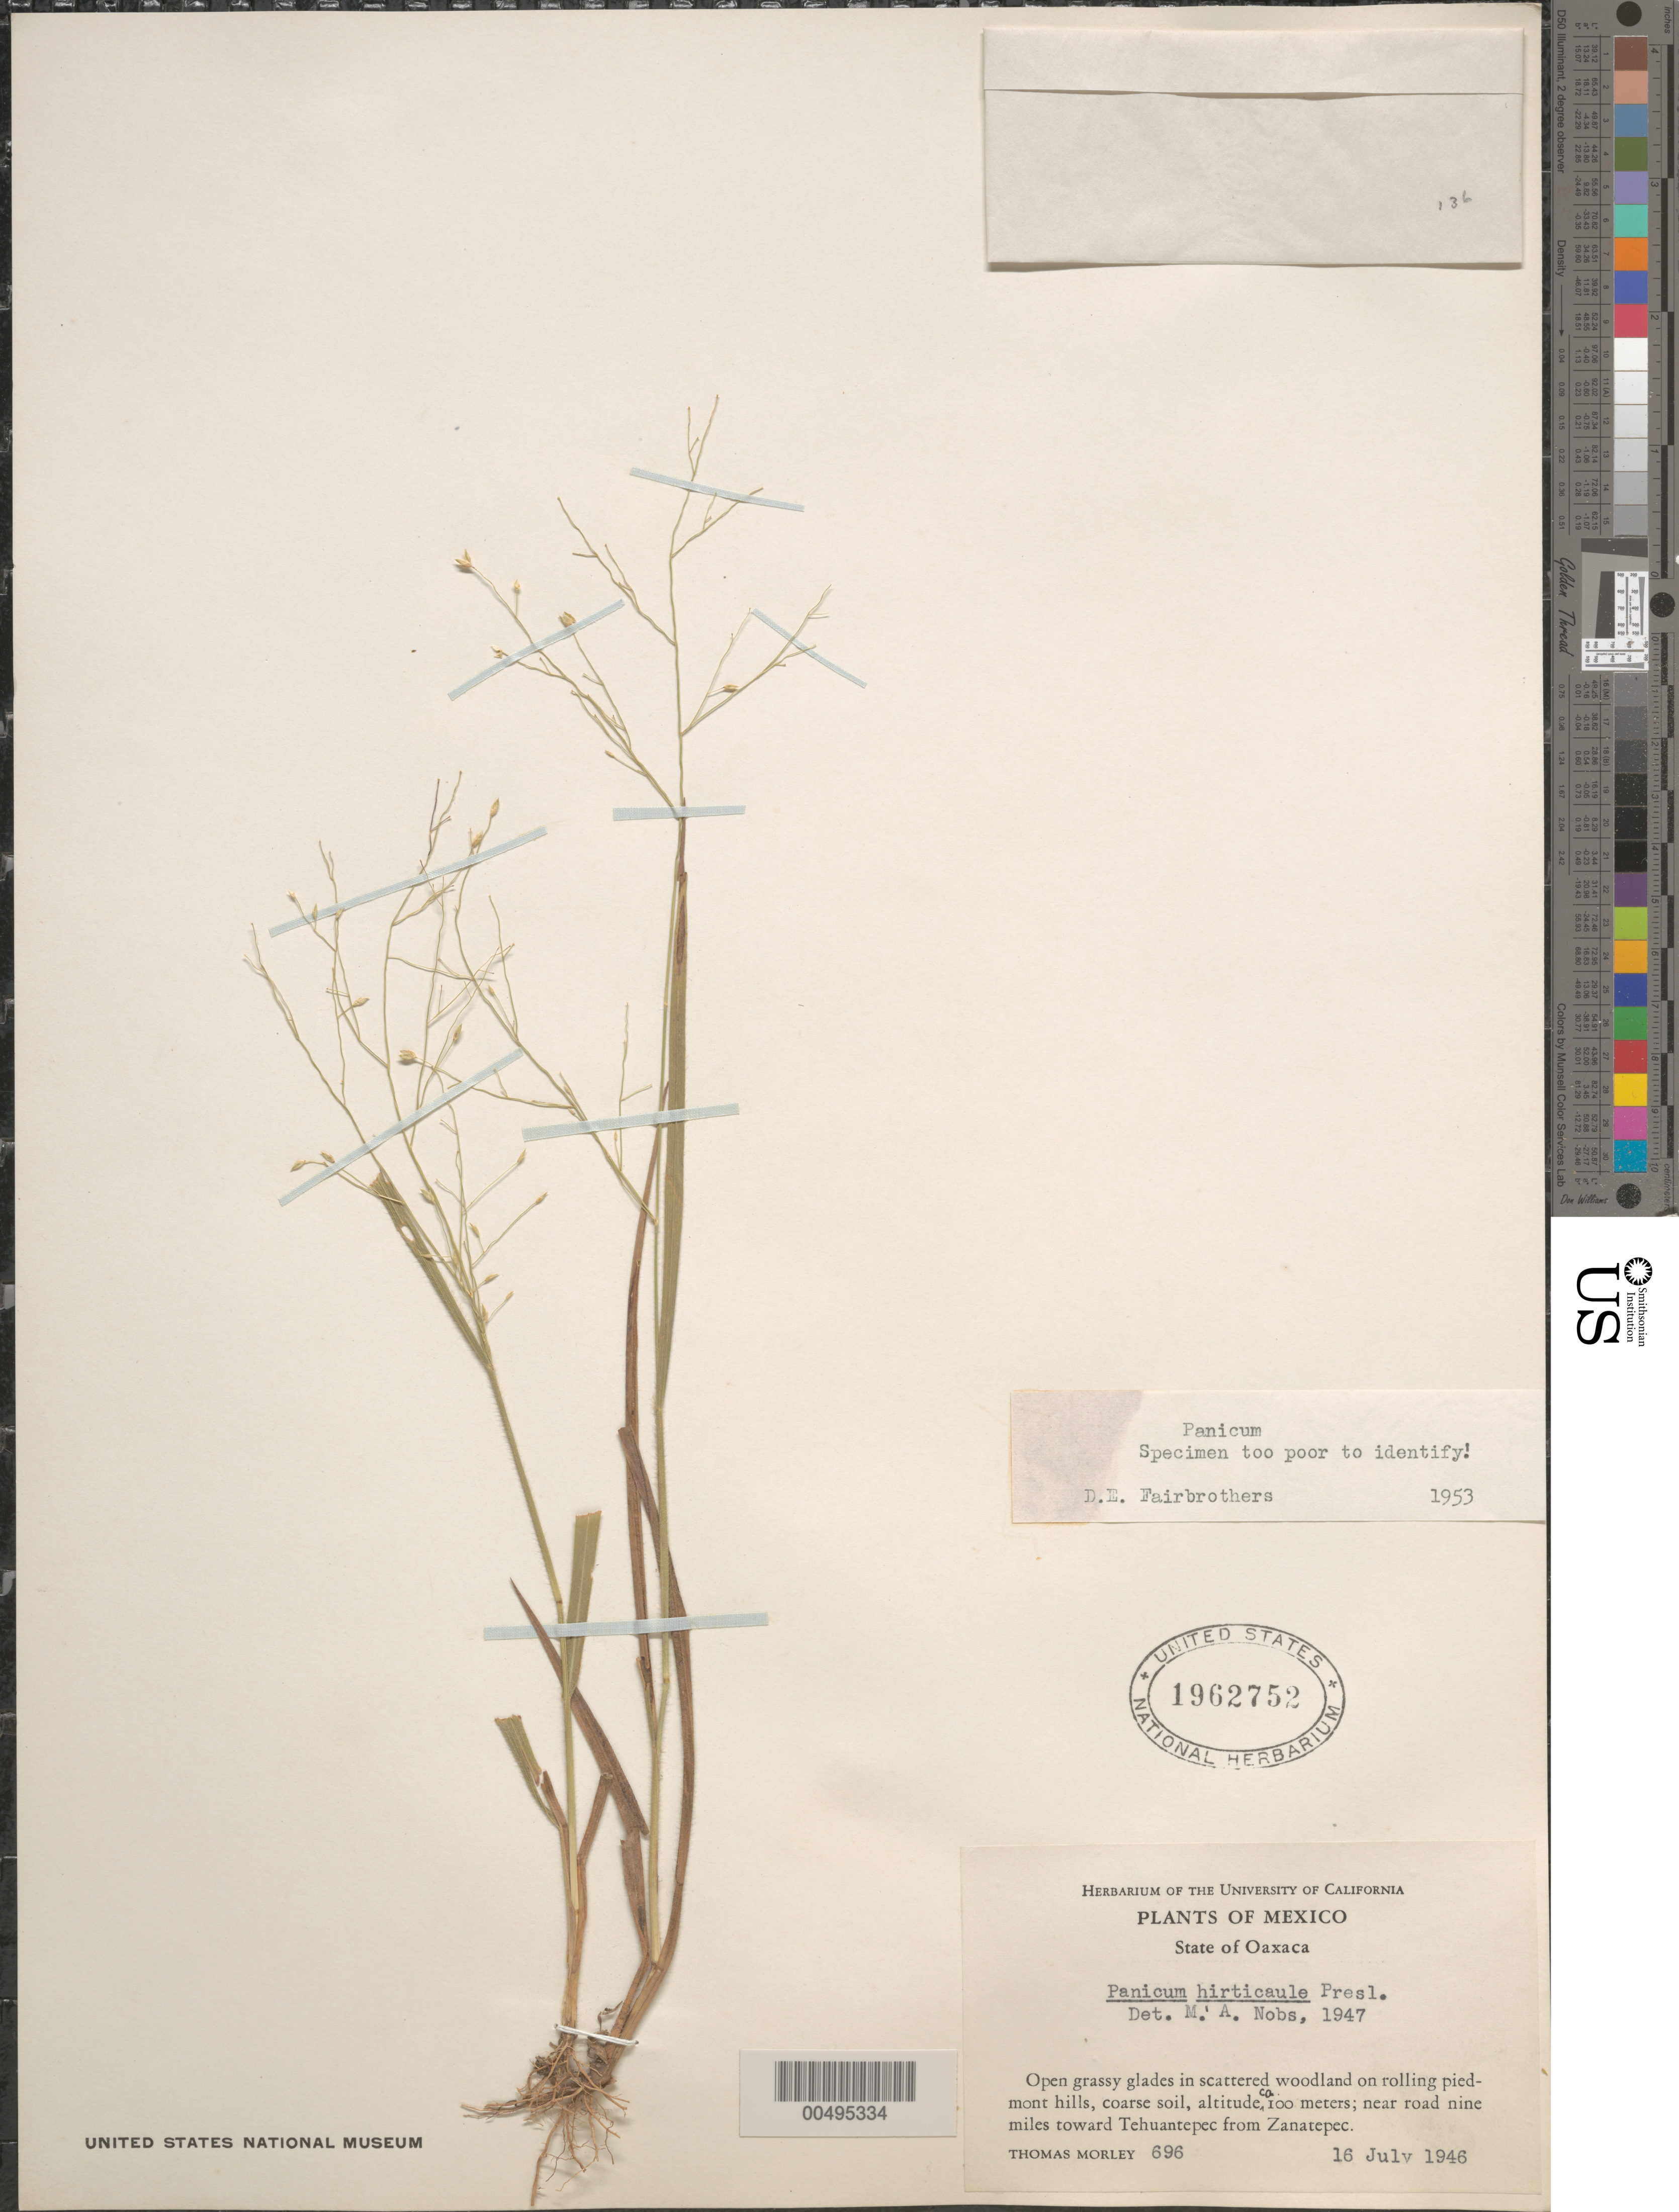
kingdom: Plantae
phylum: Tracheophyta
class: Liliopsida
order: Poales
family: Poaceae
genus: Panicum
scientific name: Panicum hirticaule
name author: J. Presl in C. Presl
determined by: Nobs, M. A.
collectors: T. Morley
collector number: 696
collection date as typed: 16 Jul 1946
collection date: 1946-07-16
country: Mexico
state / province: Oaxaca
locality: Near rd 9 mi toward Tehuantepec from Zanatepec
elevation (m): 100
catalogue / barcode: US 1962752